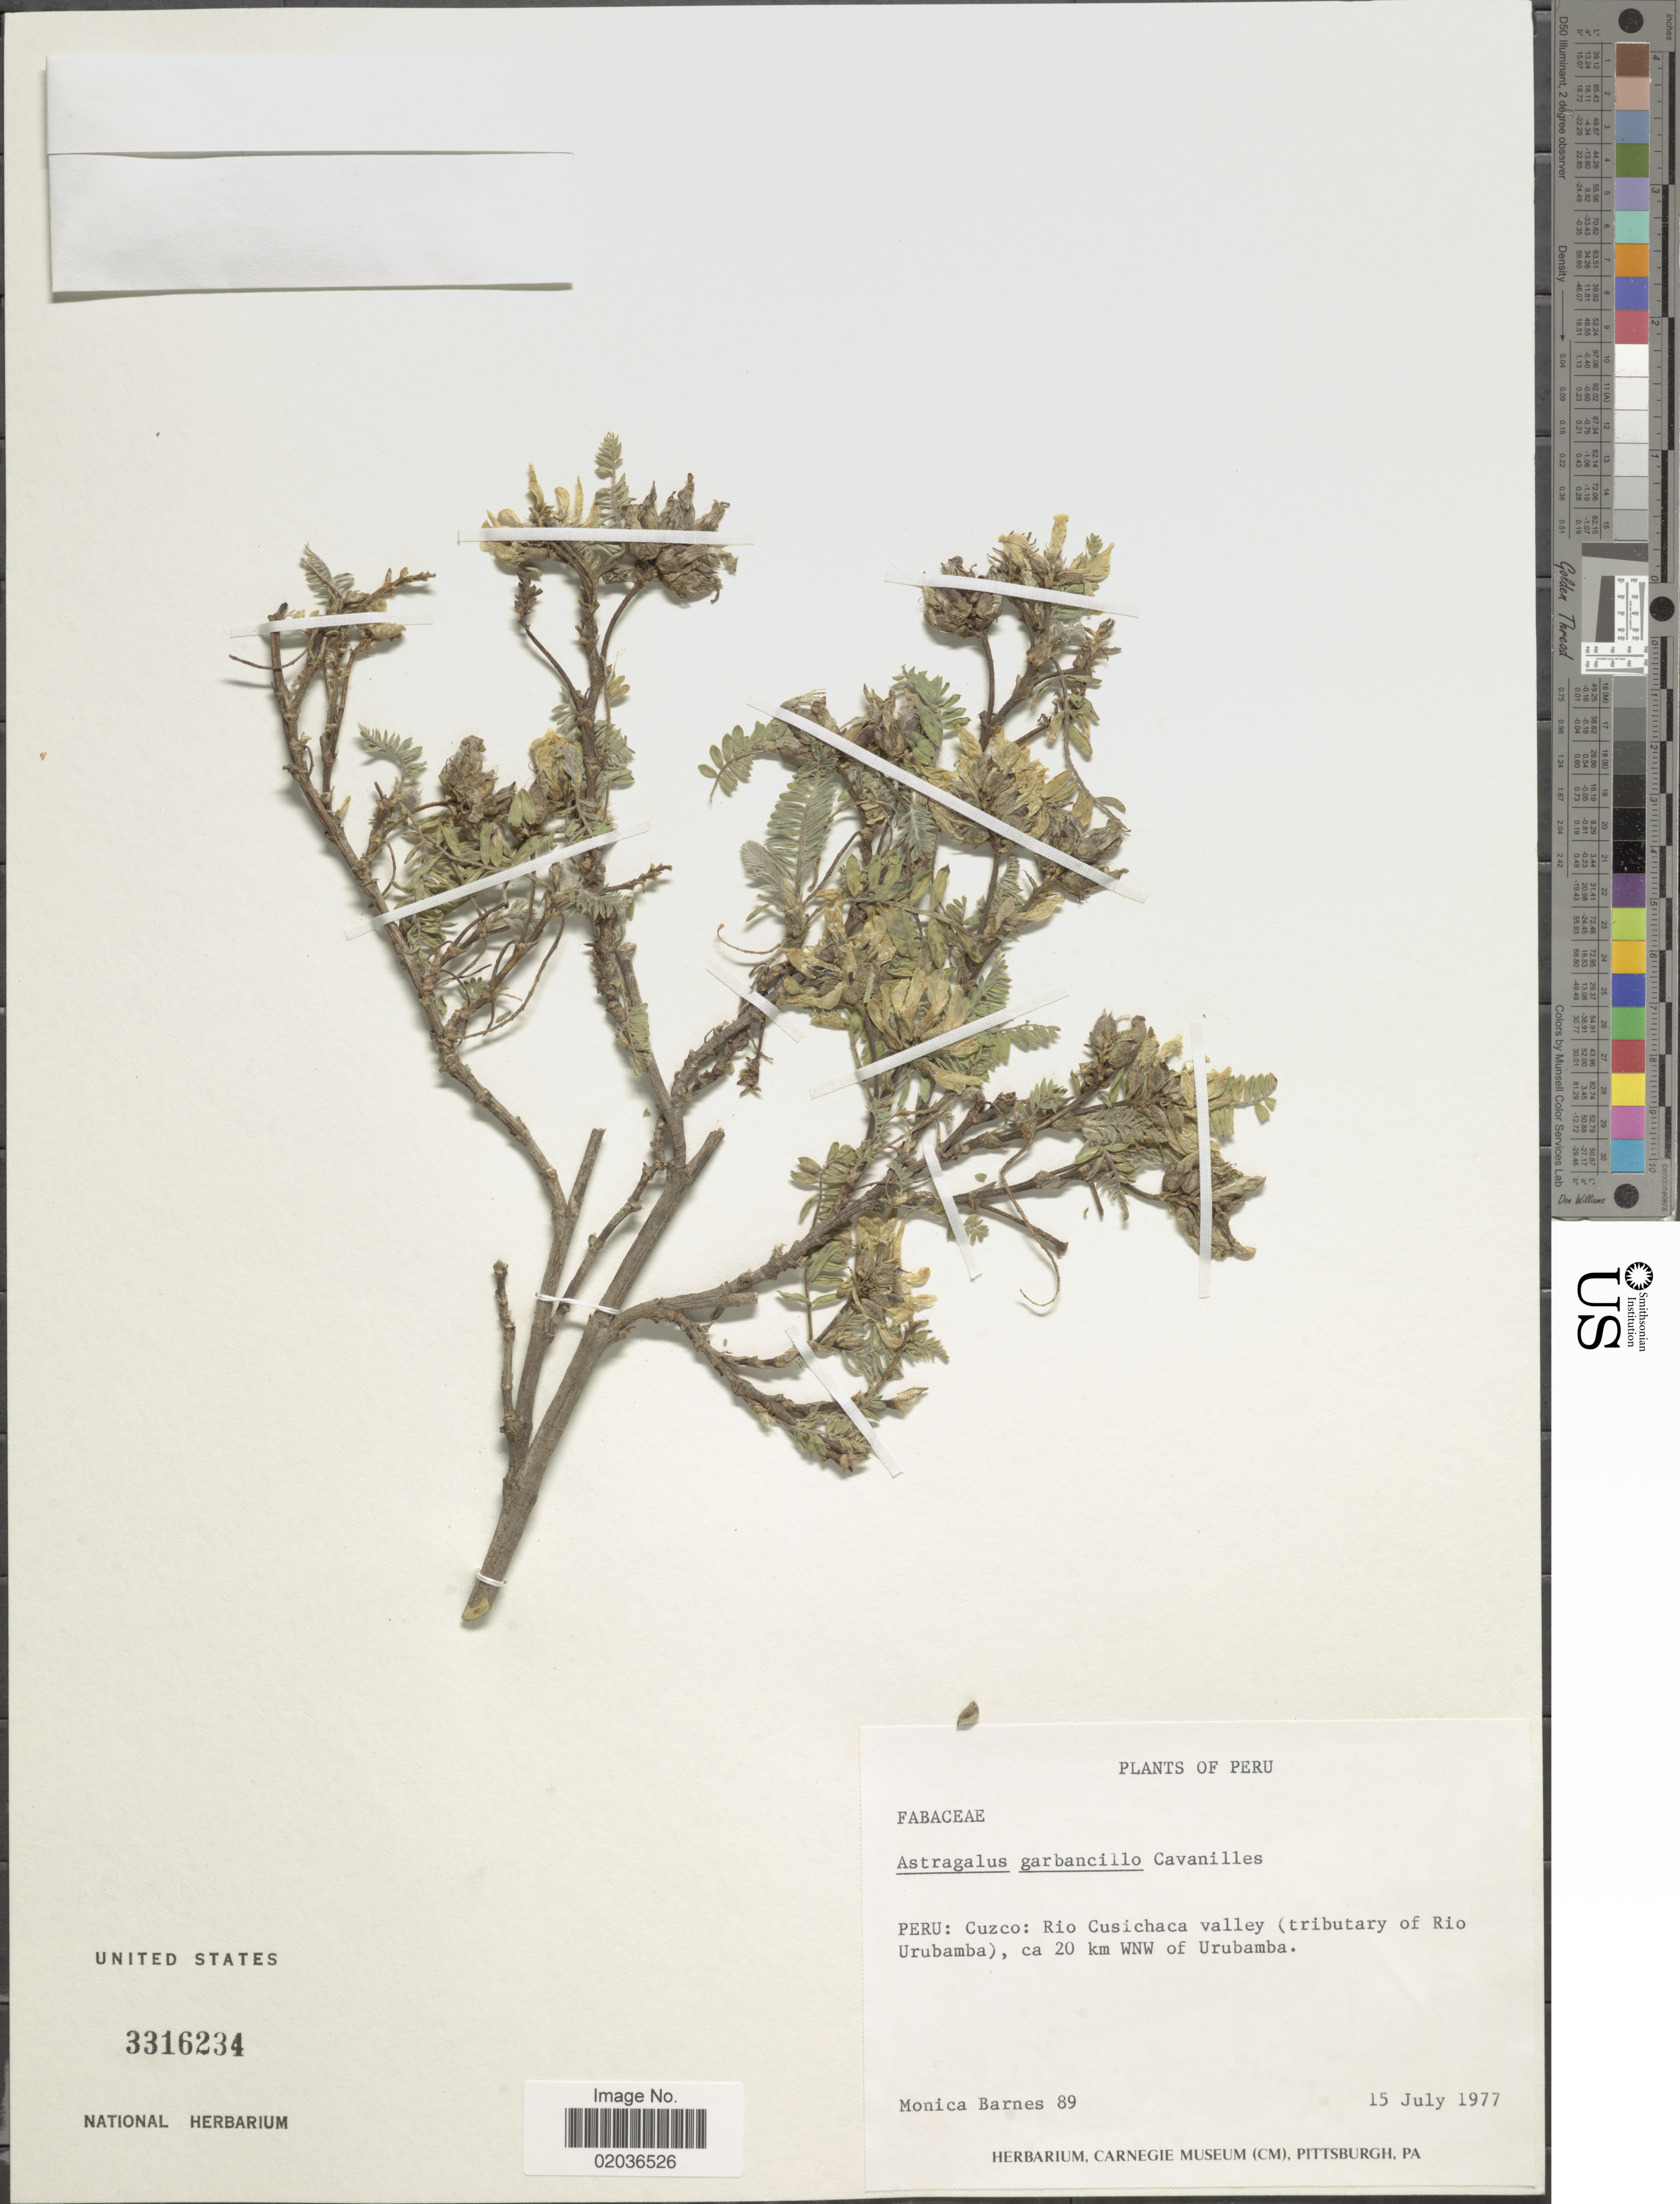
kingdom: Plantae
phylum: Tracheophyta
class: Magnoliopsida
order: Fabales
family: Fabaceae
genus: Astragalus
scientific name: Astragalus garbancillo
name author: Cav.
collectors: M. Barnes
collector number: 89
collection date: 1977-07-15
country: Peru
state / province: Cusco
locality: Cuzco: Rio Cusichaca valley (tributary of Rio Urubamba, ca 20 km WNW of Urubamba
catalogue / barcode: US 3316234